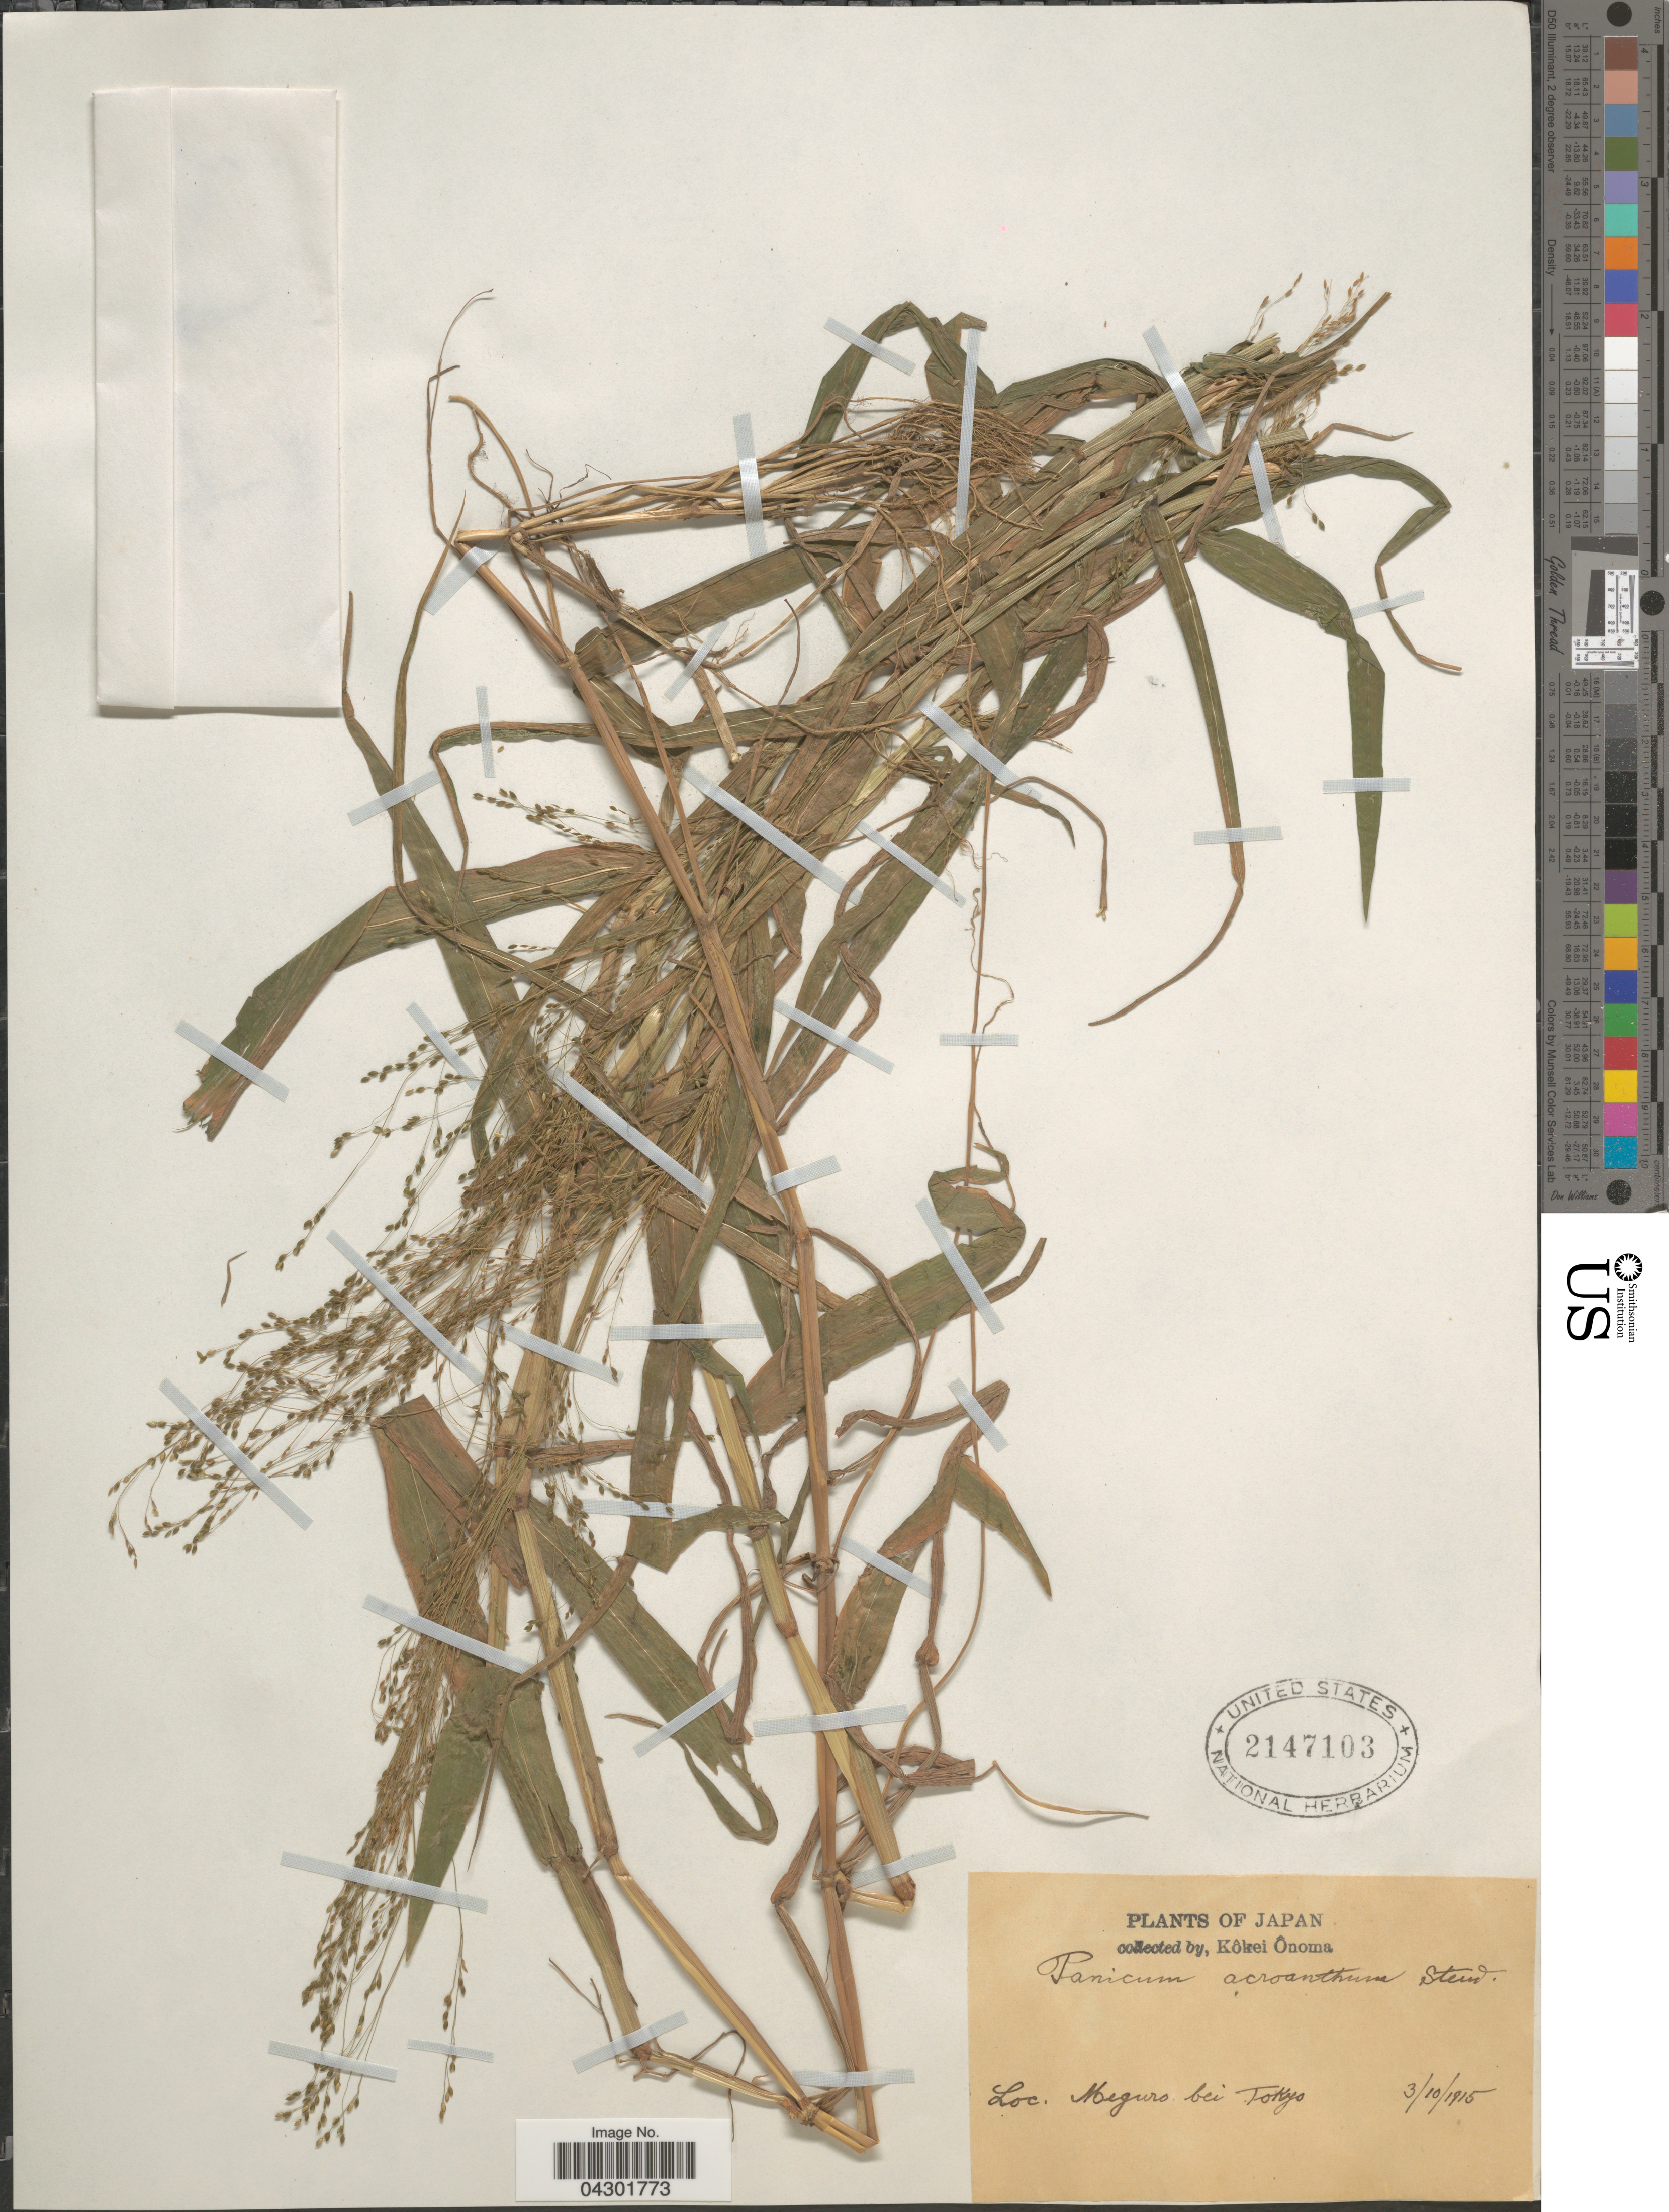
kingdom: Plantae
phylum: Tracheophyta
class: Liliopsida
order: Poales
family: Poaceae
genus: Panicum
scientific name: Panicum bisulcatum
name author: Thunb.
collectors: K. Onoma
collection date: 1915-10-03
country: Japan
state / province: Tokyo, Federal City of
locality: Meguro bei Tokyo.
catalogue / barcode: US 2147103